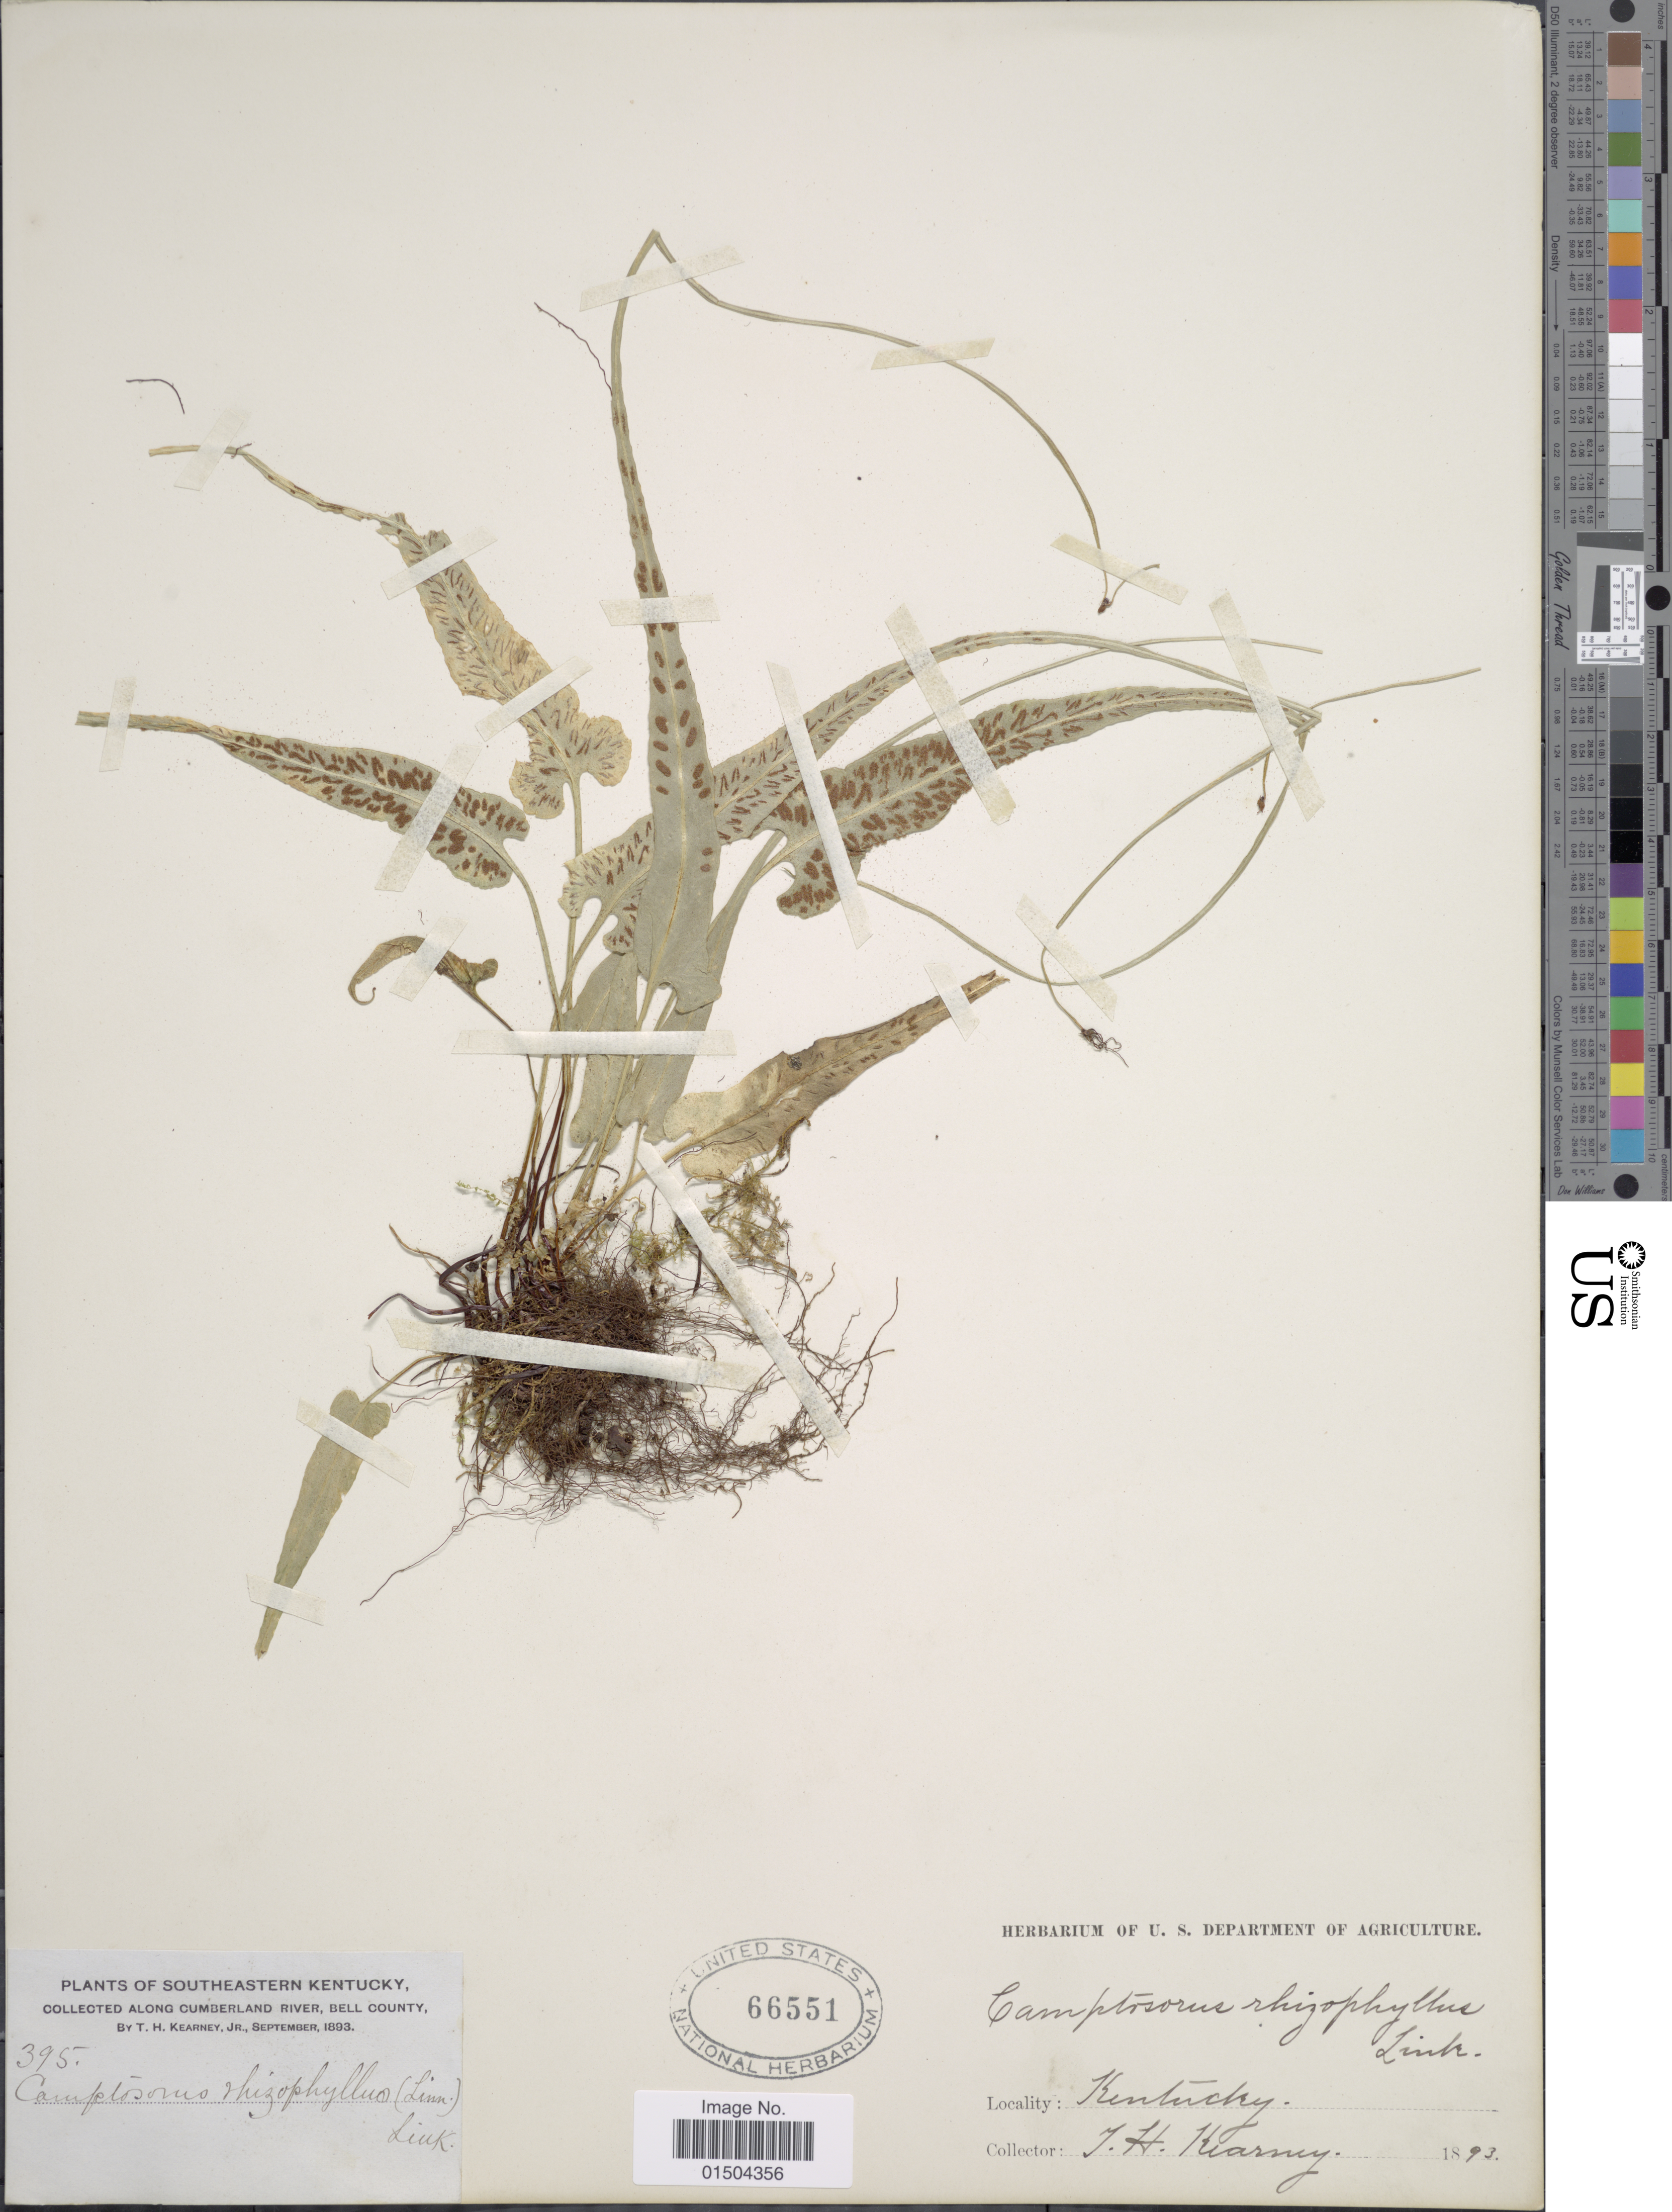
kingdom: Plantae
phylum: Tracheophyta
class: Polypodiopsida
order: Polypodiales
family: Aspleniaceae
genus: Asplenium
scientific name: Asplenium rhizophyllum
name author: L.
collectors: T. H. Kearney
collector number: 395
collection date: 1893-09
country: United States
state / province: Kentucky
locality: Southeastern Kentucky. Collected along Cumberland River, Bell County.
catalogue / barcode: US 66551